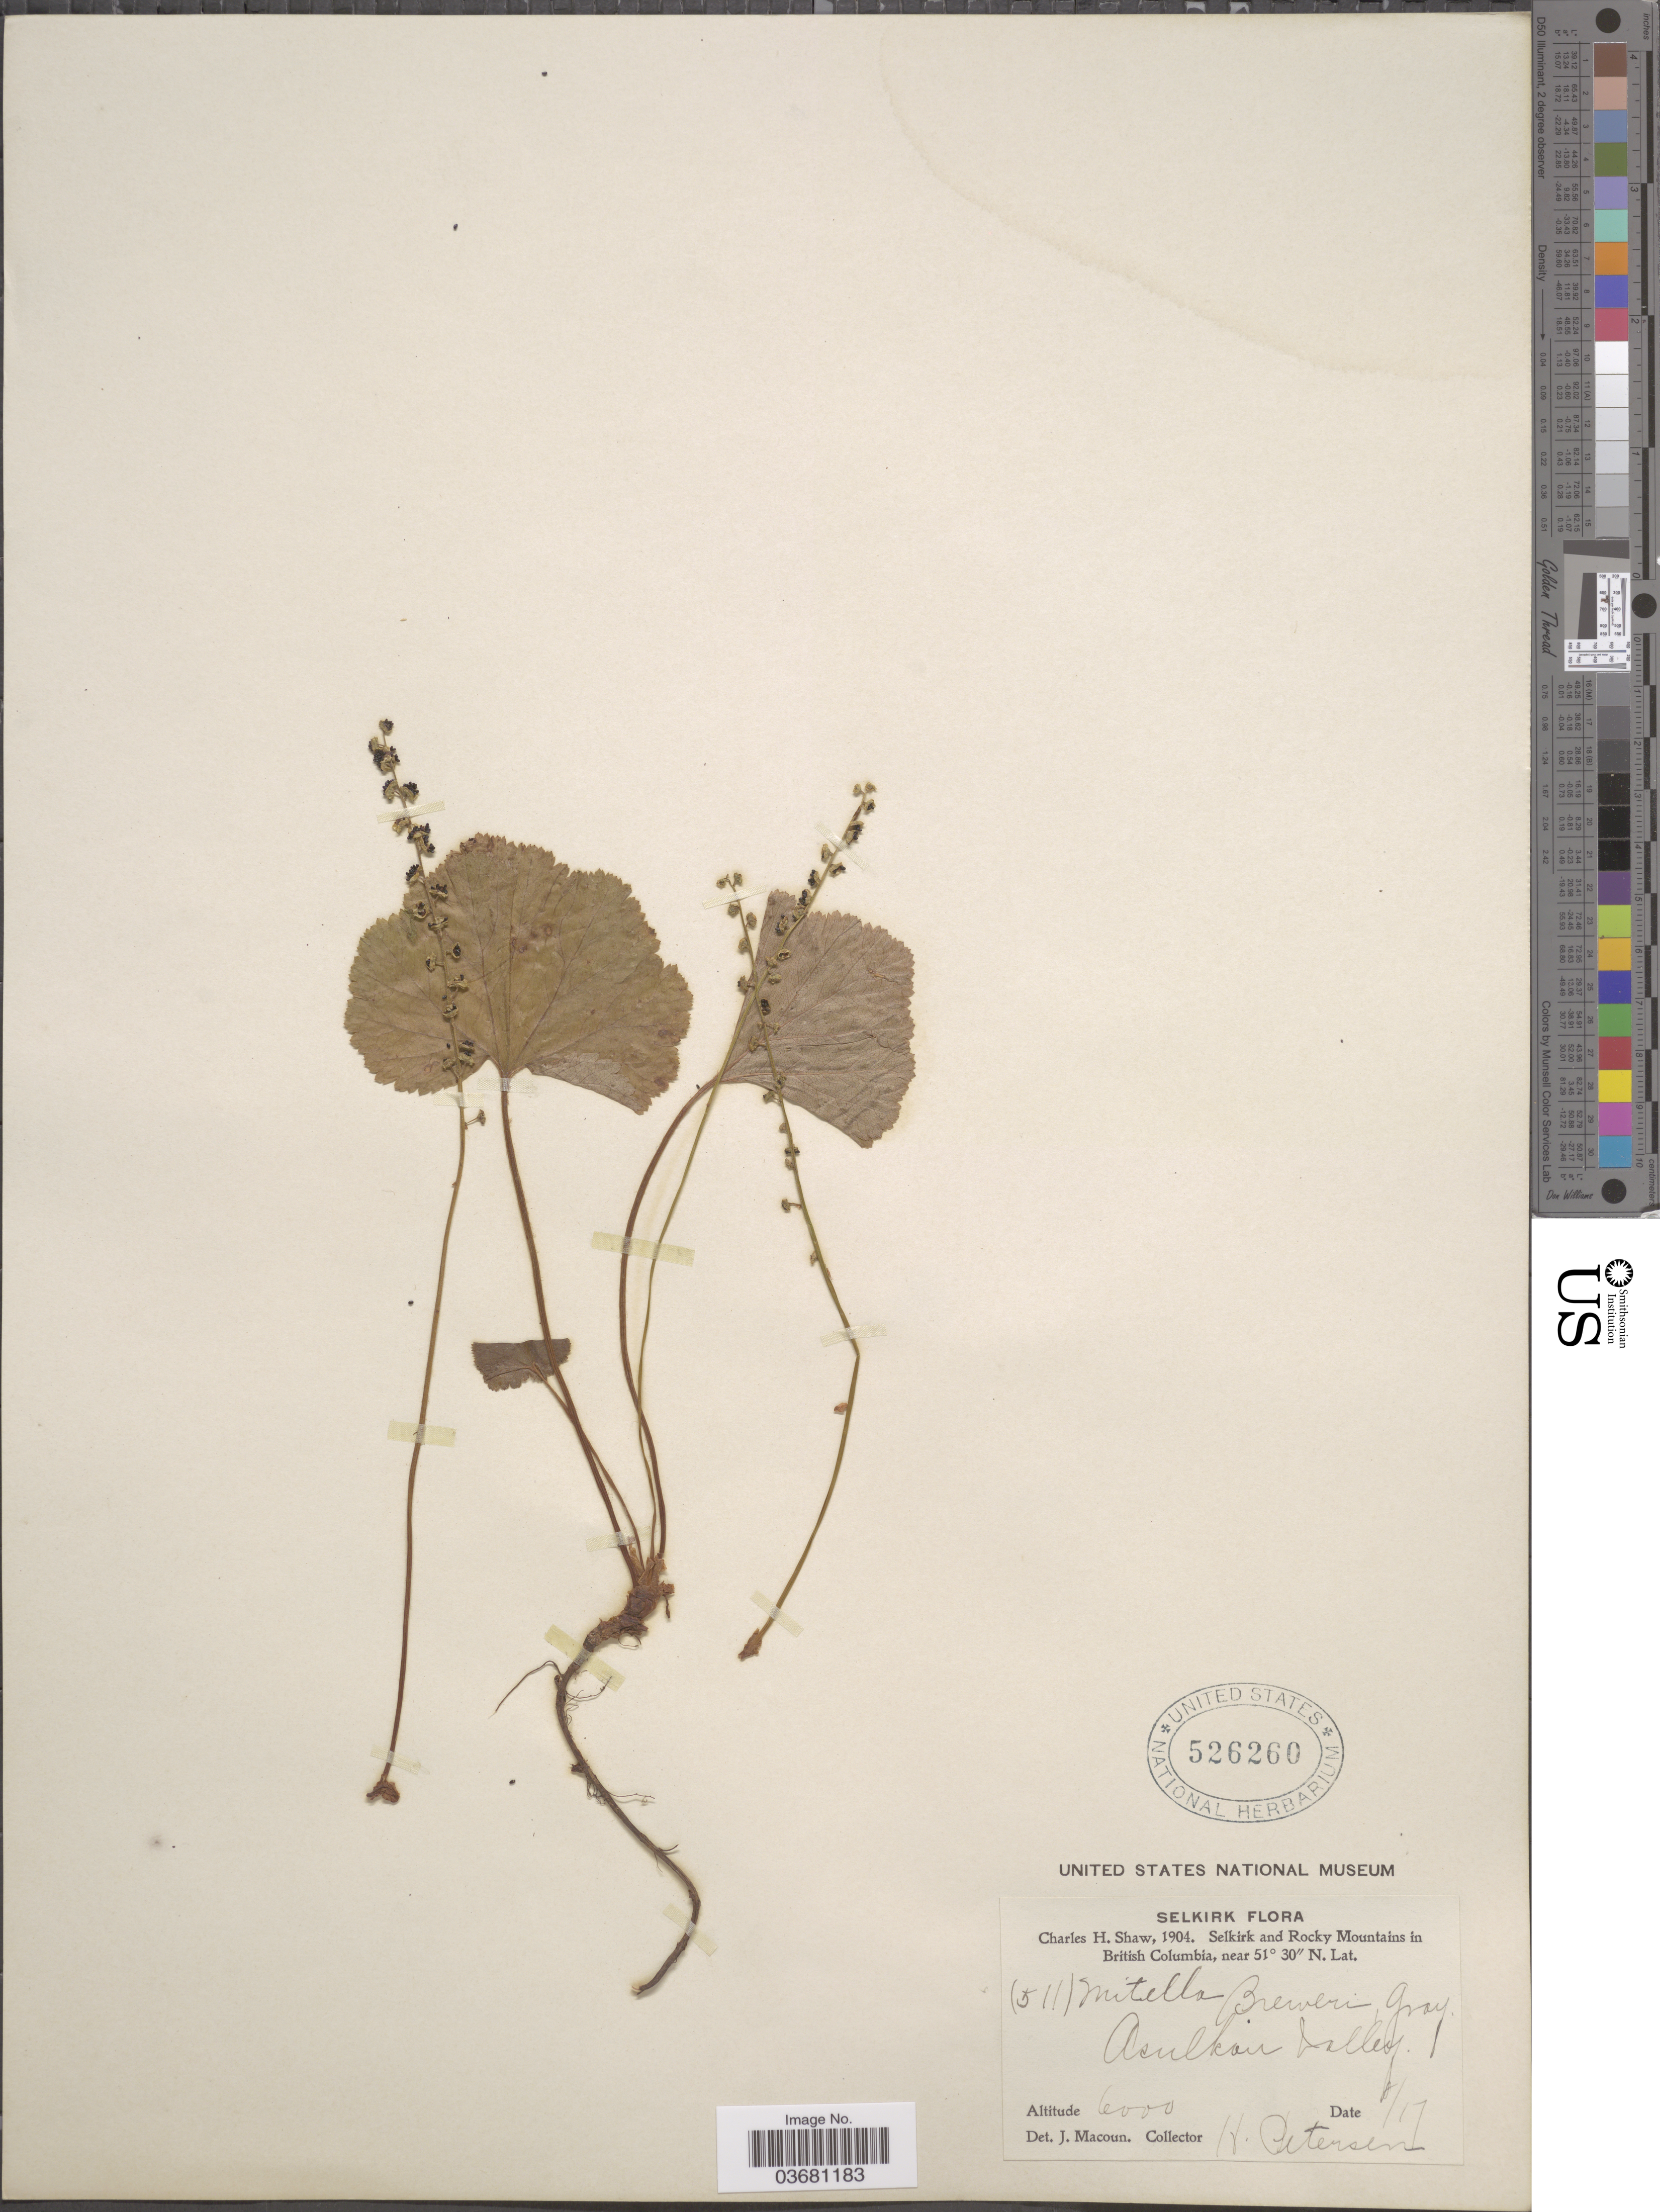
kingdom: Plantae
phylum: Tracheophyta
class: Magnoliopsida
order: Saxifragales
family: Saxifragaceae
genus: Mitella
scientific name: Mitella breweri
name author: A. Gray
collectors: H. Petersen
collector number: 511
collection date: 1904-08-17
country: Canada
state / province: British Columbia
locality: Selkirk. Selkirk and Rocky Mountains. Asulkan Valley.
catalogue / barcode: US 526260